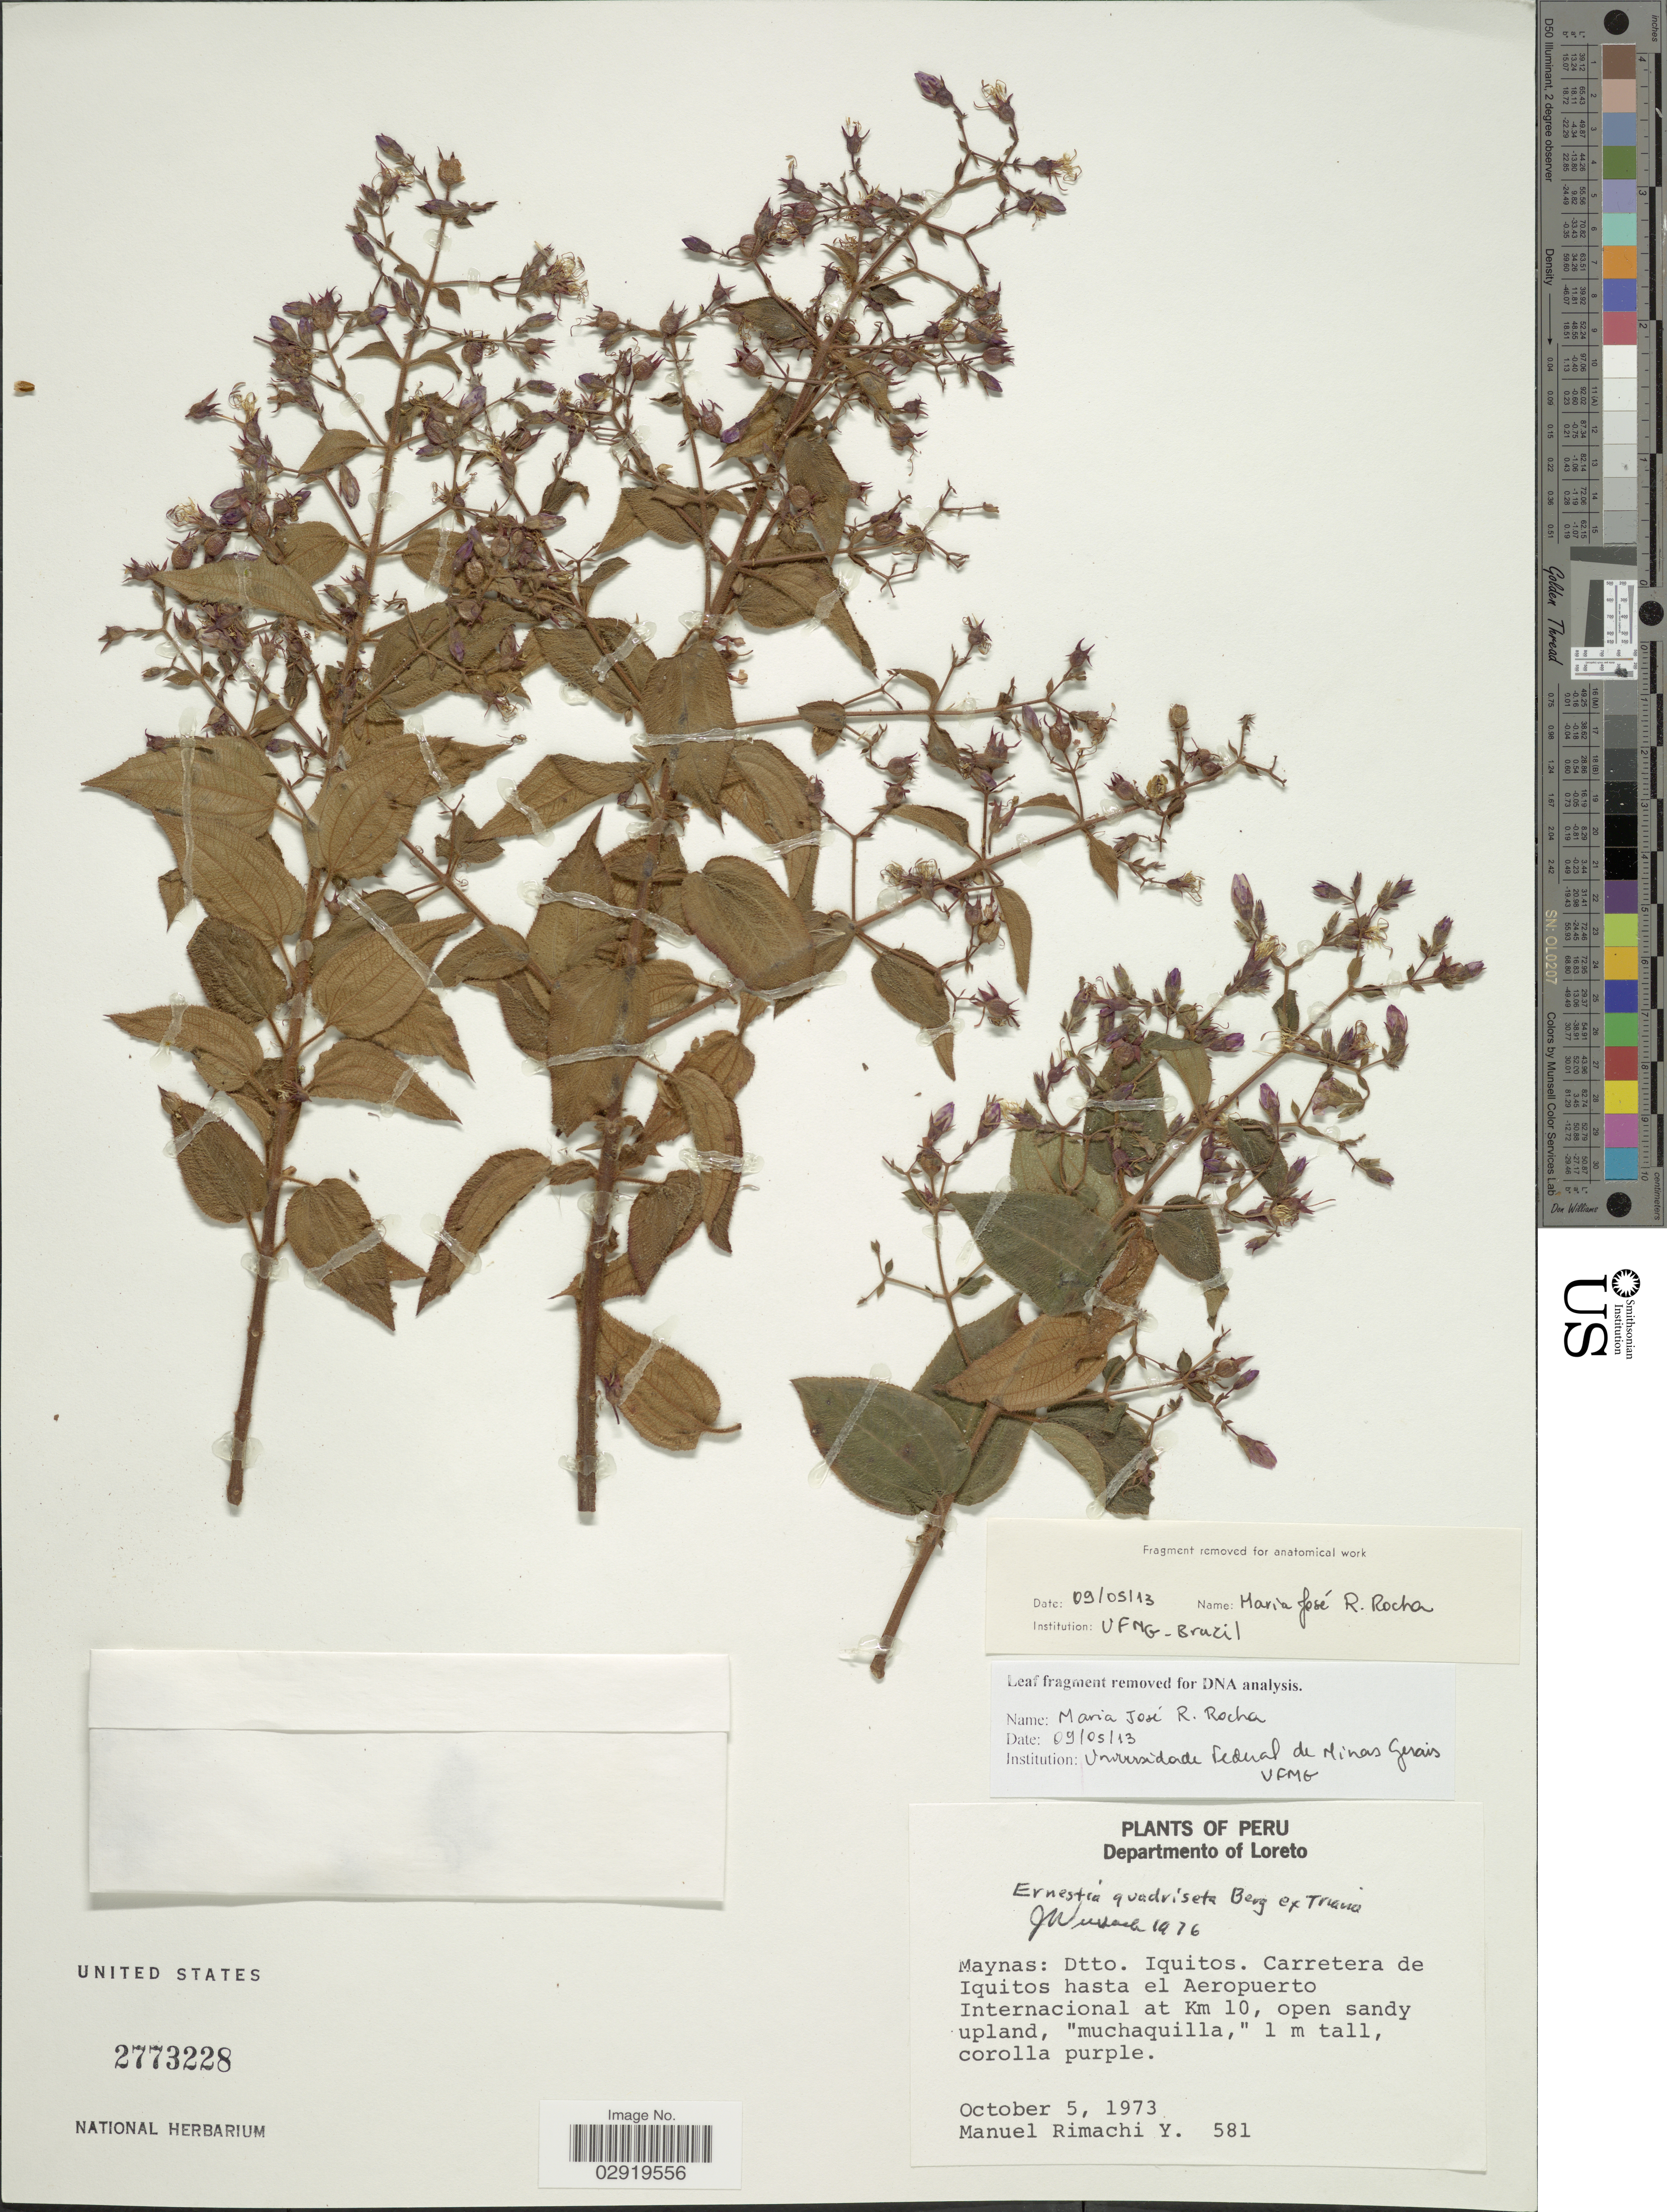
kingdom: Plantae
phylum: Tracheophyta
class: Magnoliopsida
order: Myrtales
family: Melastomataceae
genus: Ernestia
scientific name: Ernestia quadrisetosa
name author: Berg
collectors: M. Rimachi Y.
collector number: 581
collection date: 1973-10-05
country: Peru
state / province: Loreto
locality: Departmento of Loreto. Maynas: Dtto. Iquitos. Carretera de Iquitos hasta el Aeropuerto Internacional at Km 10.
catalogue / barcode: US 2773228